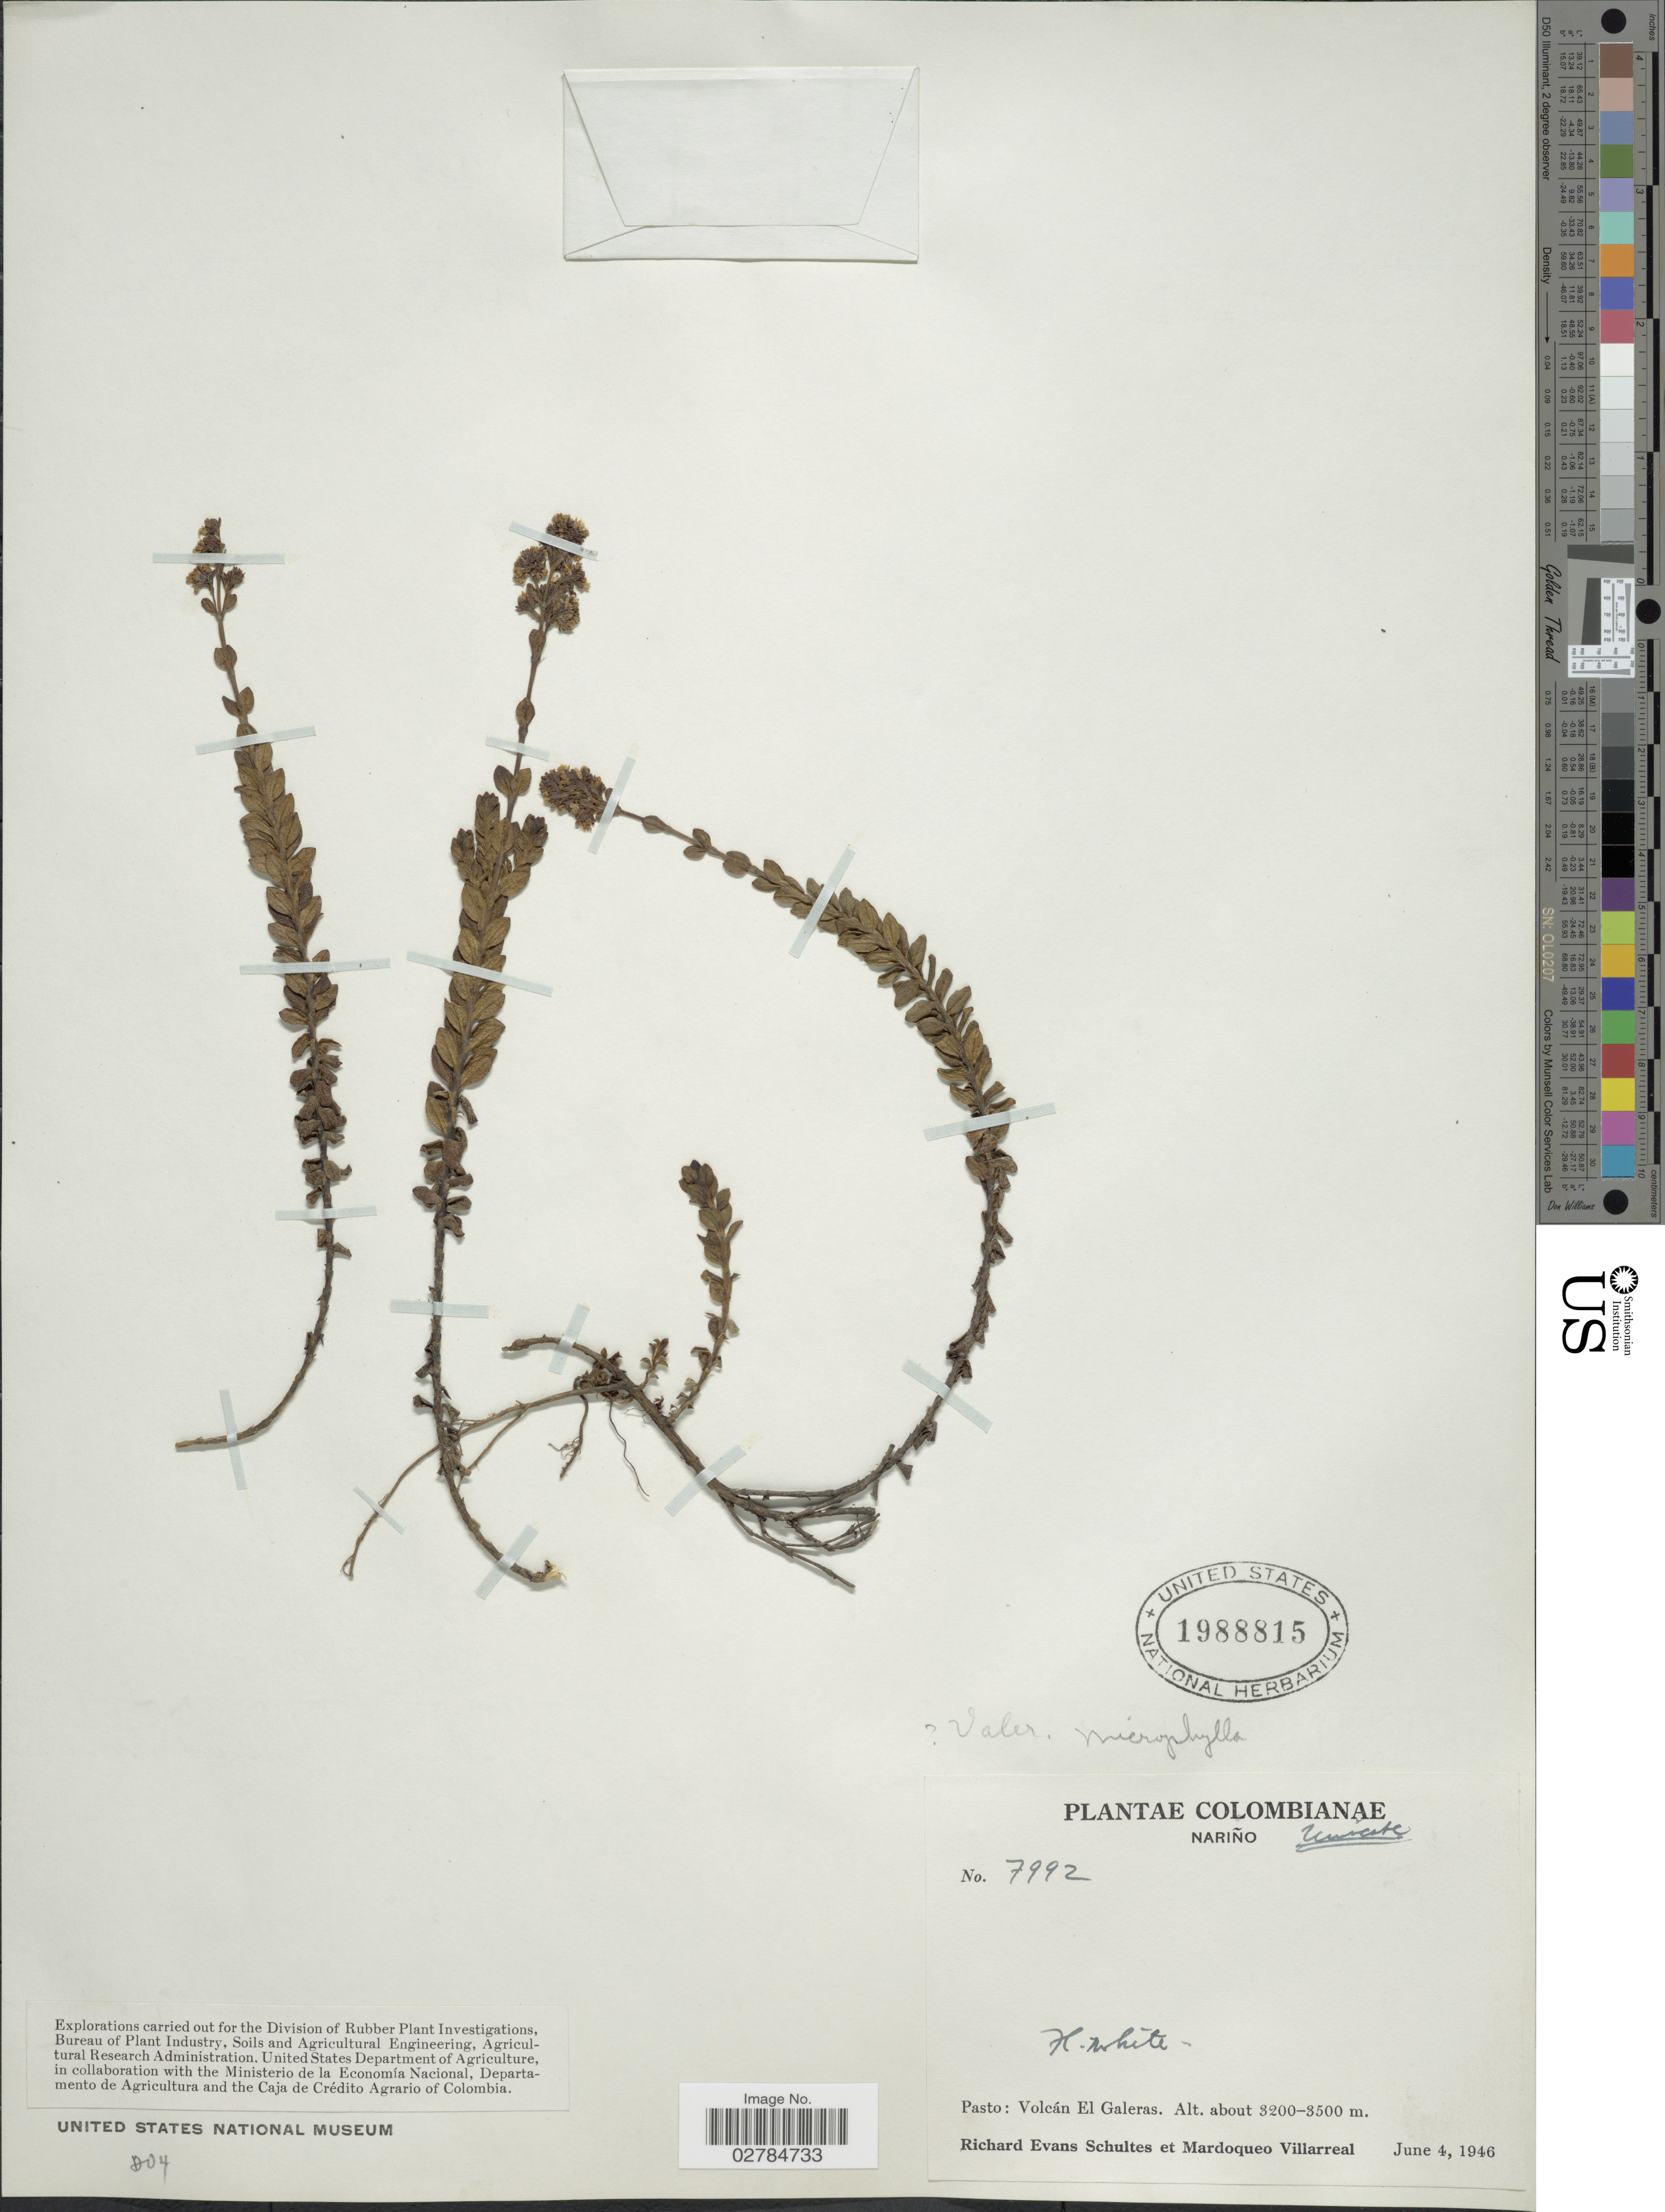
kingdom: Plantae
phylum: Tracheophyta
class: Magnoliopsida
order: Dipsacales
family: Caprifoliaceae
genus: Valeriana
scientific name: Valeriana microphylla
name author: Kunth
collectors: R. E. Schultes & M. Villarreal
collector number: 7992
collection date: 1946-06-04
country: Colombia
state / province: Nariño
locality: Pasto: Volcán El Galeras.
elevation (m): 3200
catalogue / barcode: US 1988815